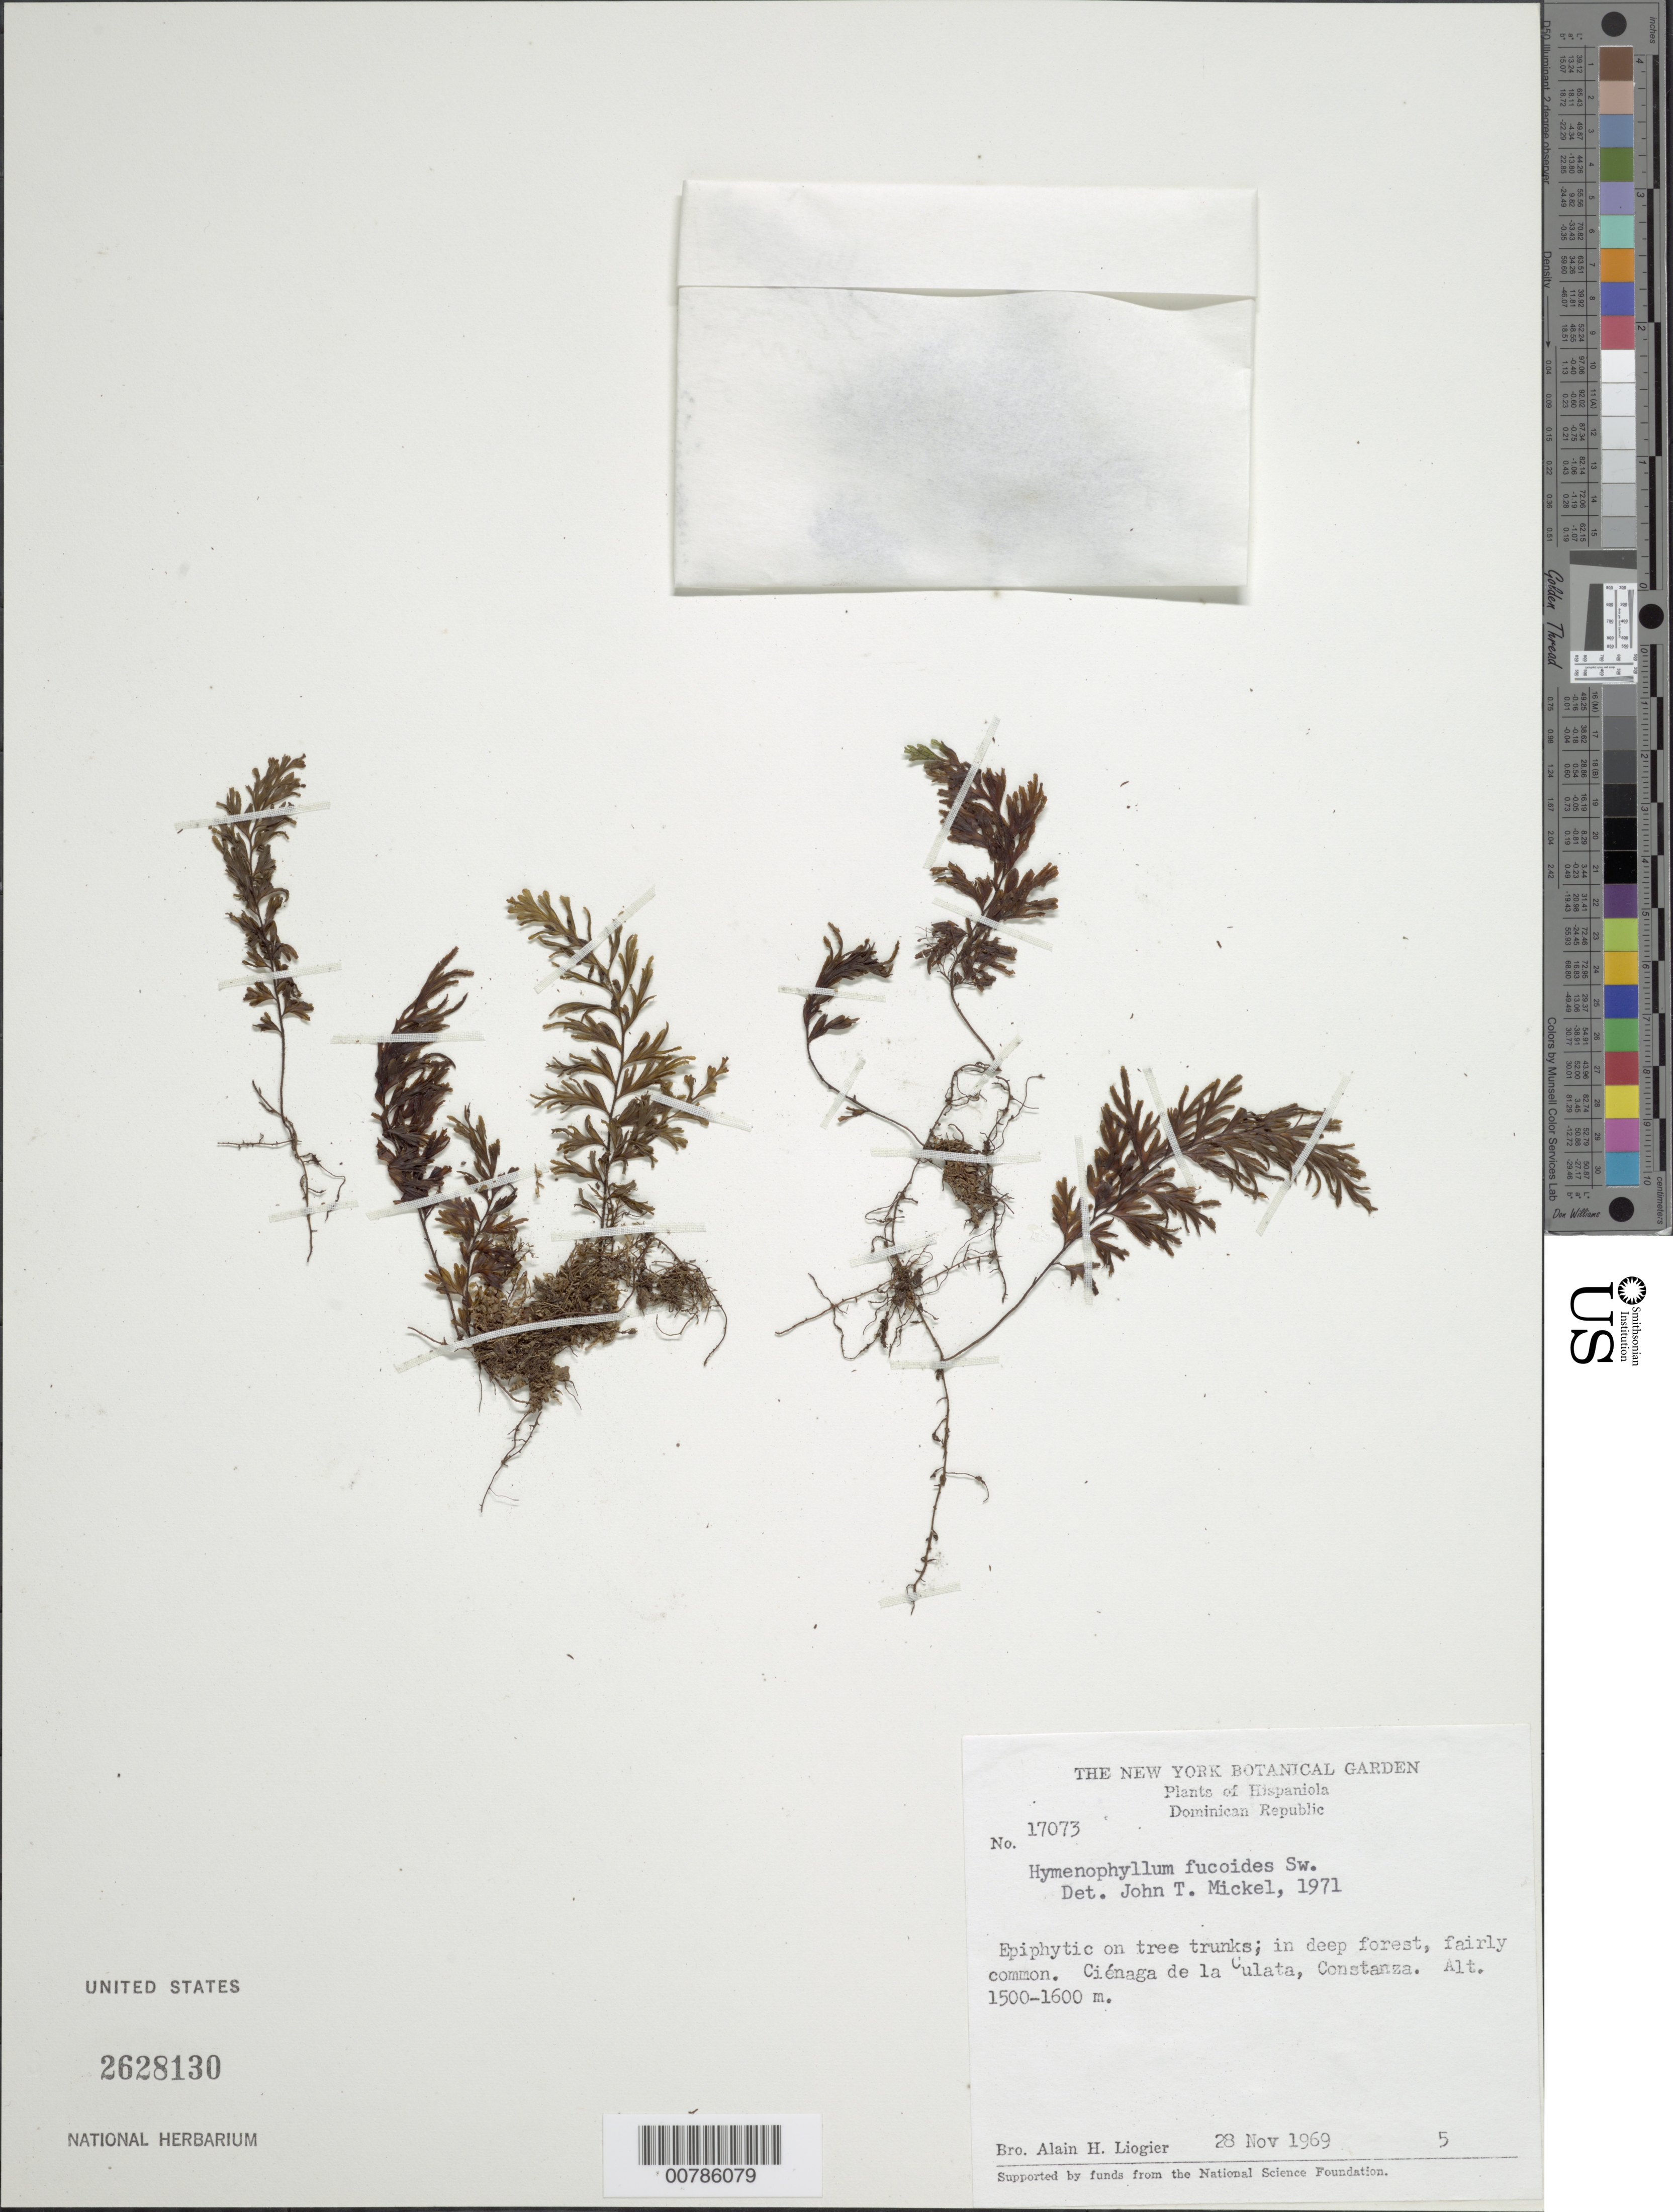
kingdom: Plantae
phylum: Tracheophyta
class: Polypodiopsida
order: Hymenophyllales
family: Hymenophyllaceae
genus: Hymenophyllum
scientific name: Hymenophyllum fucoides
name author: (Sw.) Sw.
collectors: A. H. Liogier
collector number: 17073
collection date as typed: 28 Nov 1969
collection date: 1969-11-28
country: Dominican Republic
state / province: La Vega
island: Hispaniola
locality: Ciénaga de la Culata, Constanza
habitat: In deep forest; on tree trunks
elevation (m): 1500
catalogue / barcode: US 2628130